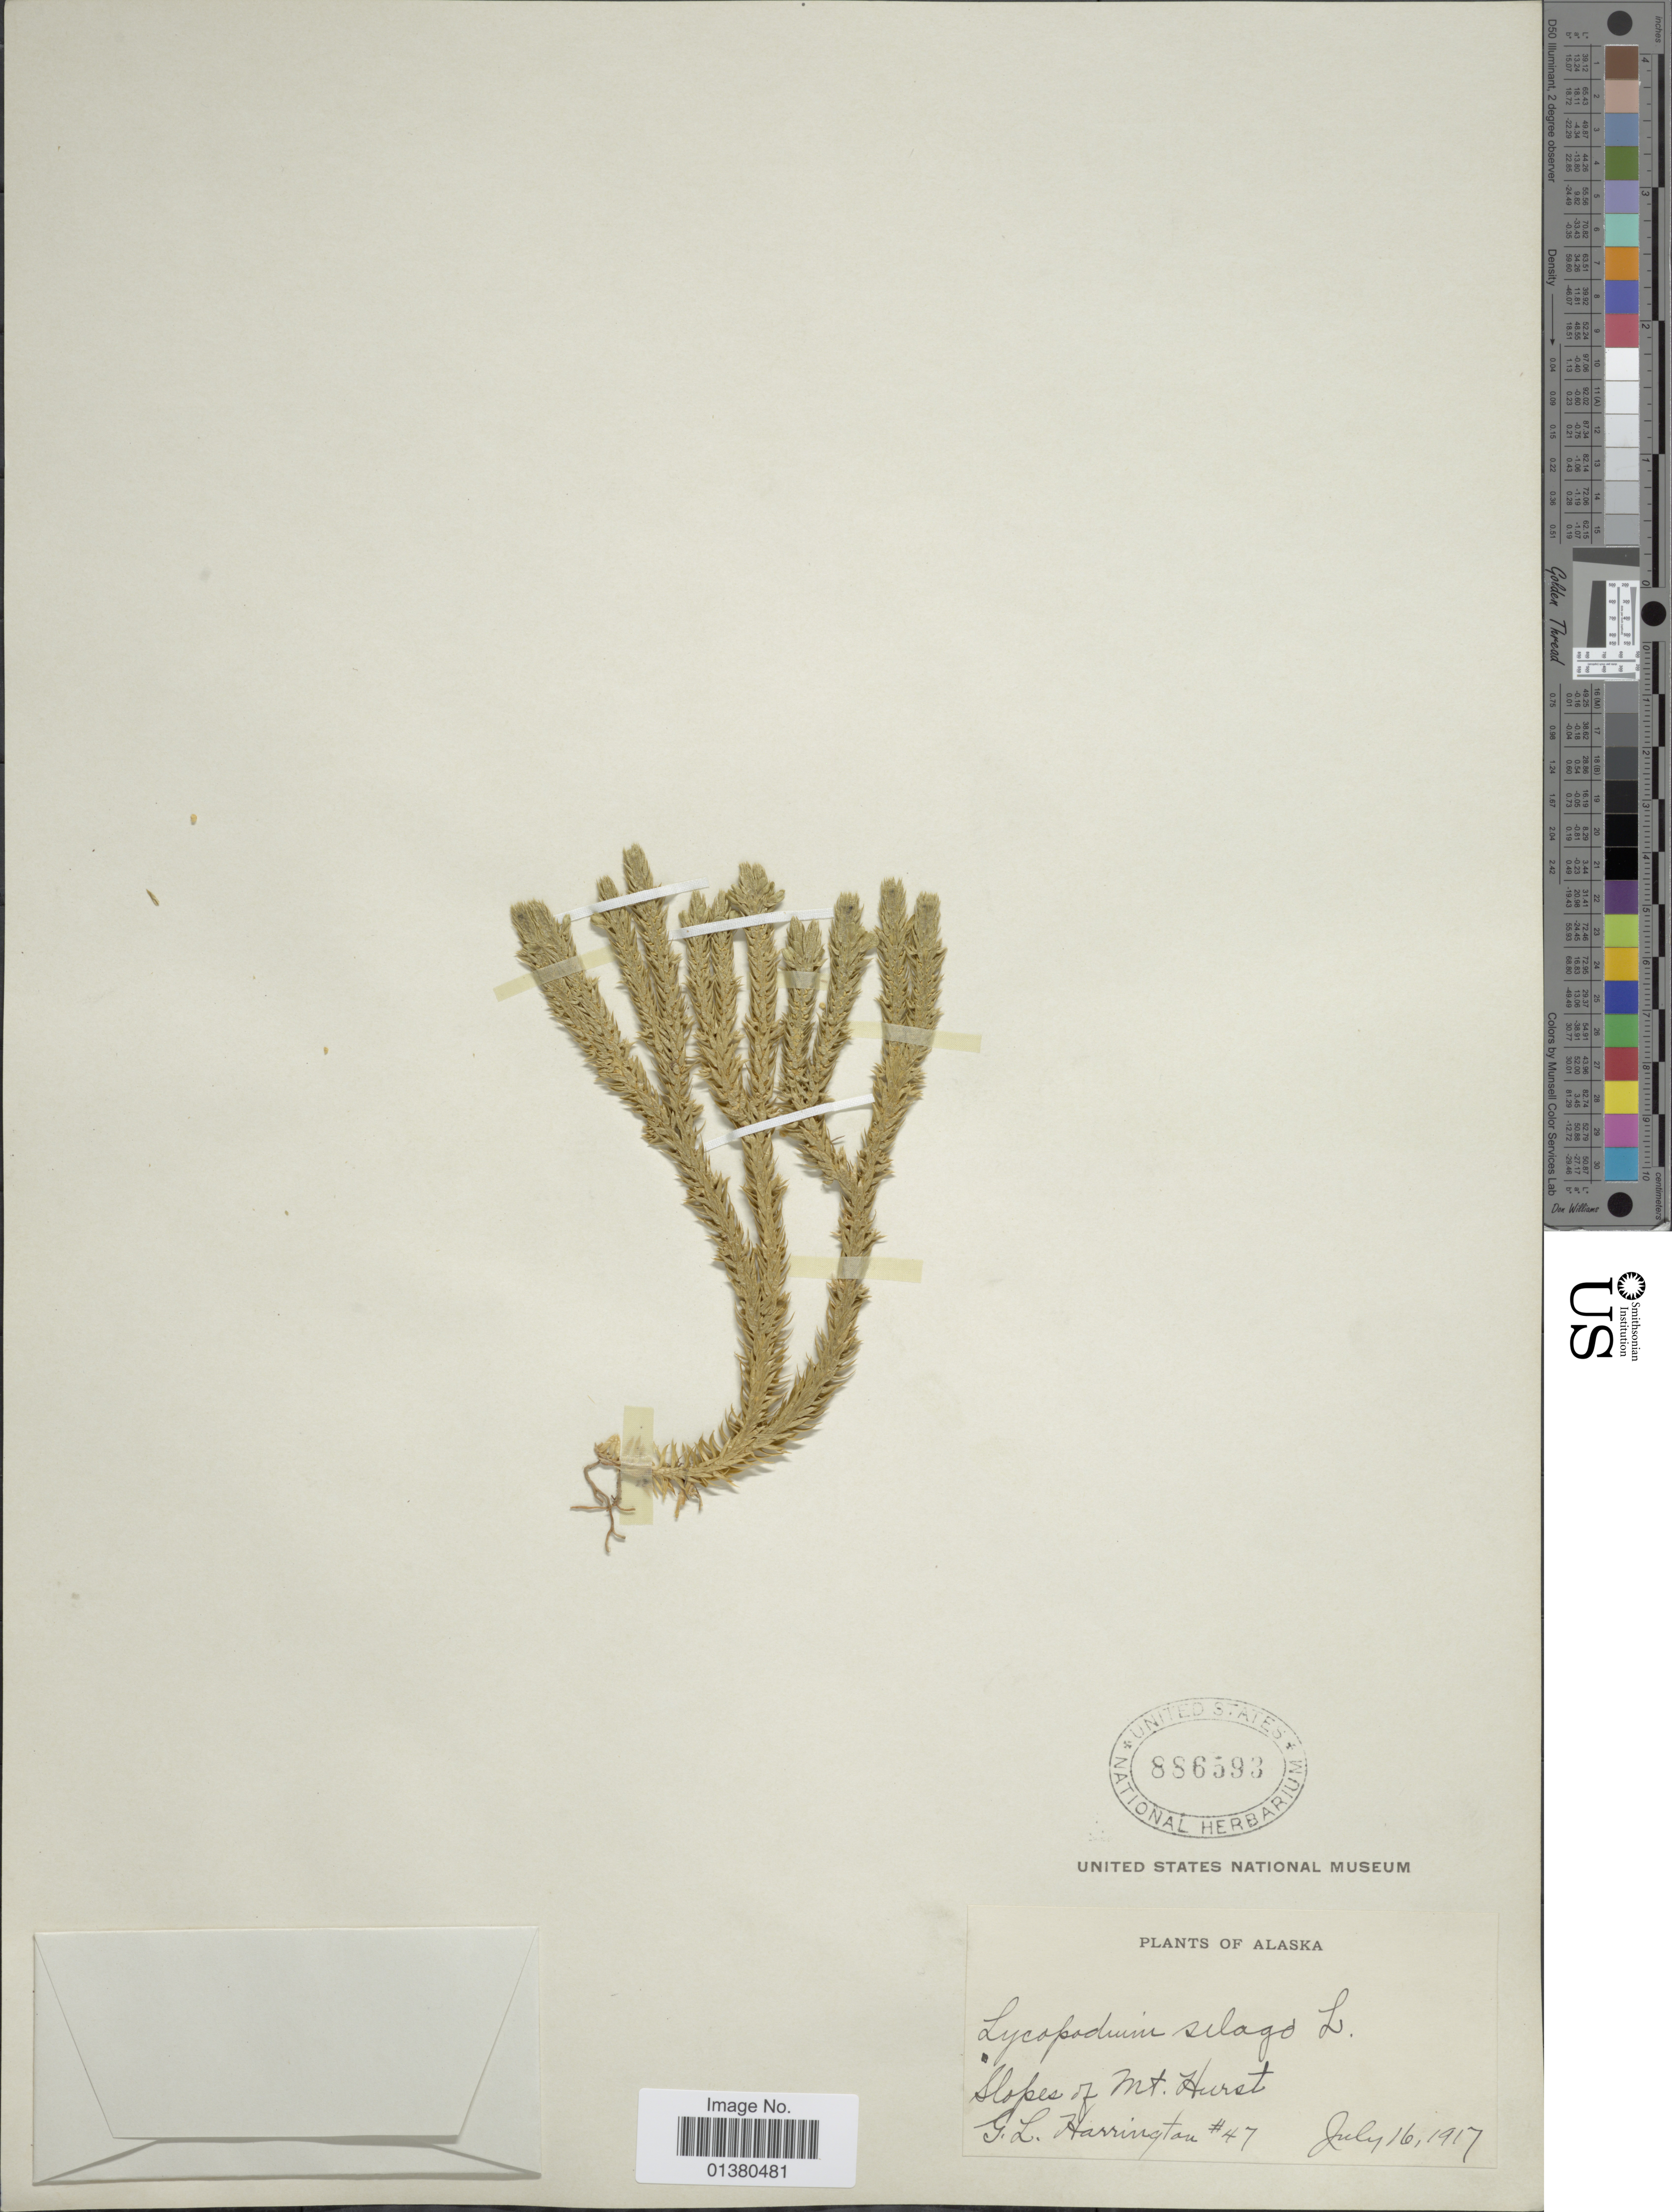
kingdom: Plantae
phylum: Tracheophyta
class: Lycopodiopsida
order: Lycopodiales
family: Lycopodiaceae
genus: Huperzia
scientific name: Huperzia selago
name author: (L.) Bernh. ex Schrank & Mart.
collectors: G. Harrington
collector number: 47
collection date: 1917-07-16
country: United States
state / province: Alaska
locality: Slopes of Mt Hurst.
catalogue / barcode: US 886593